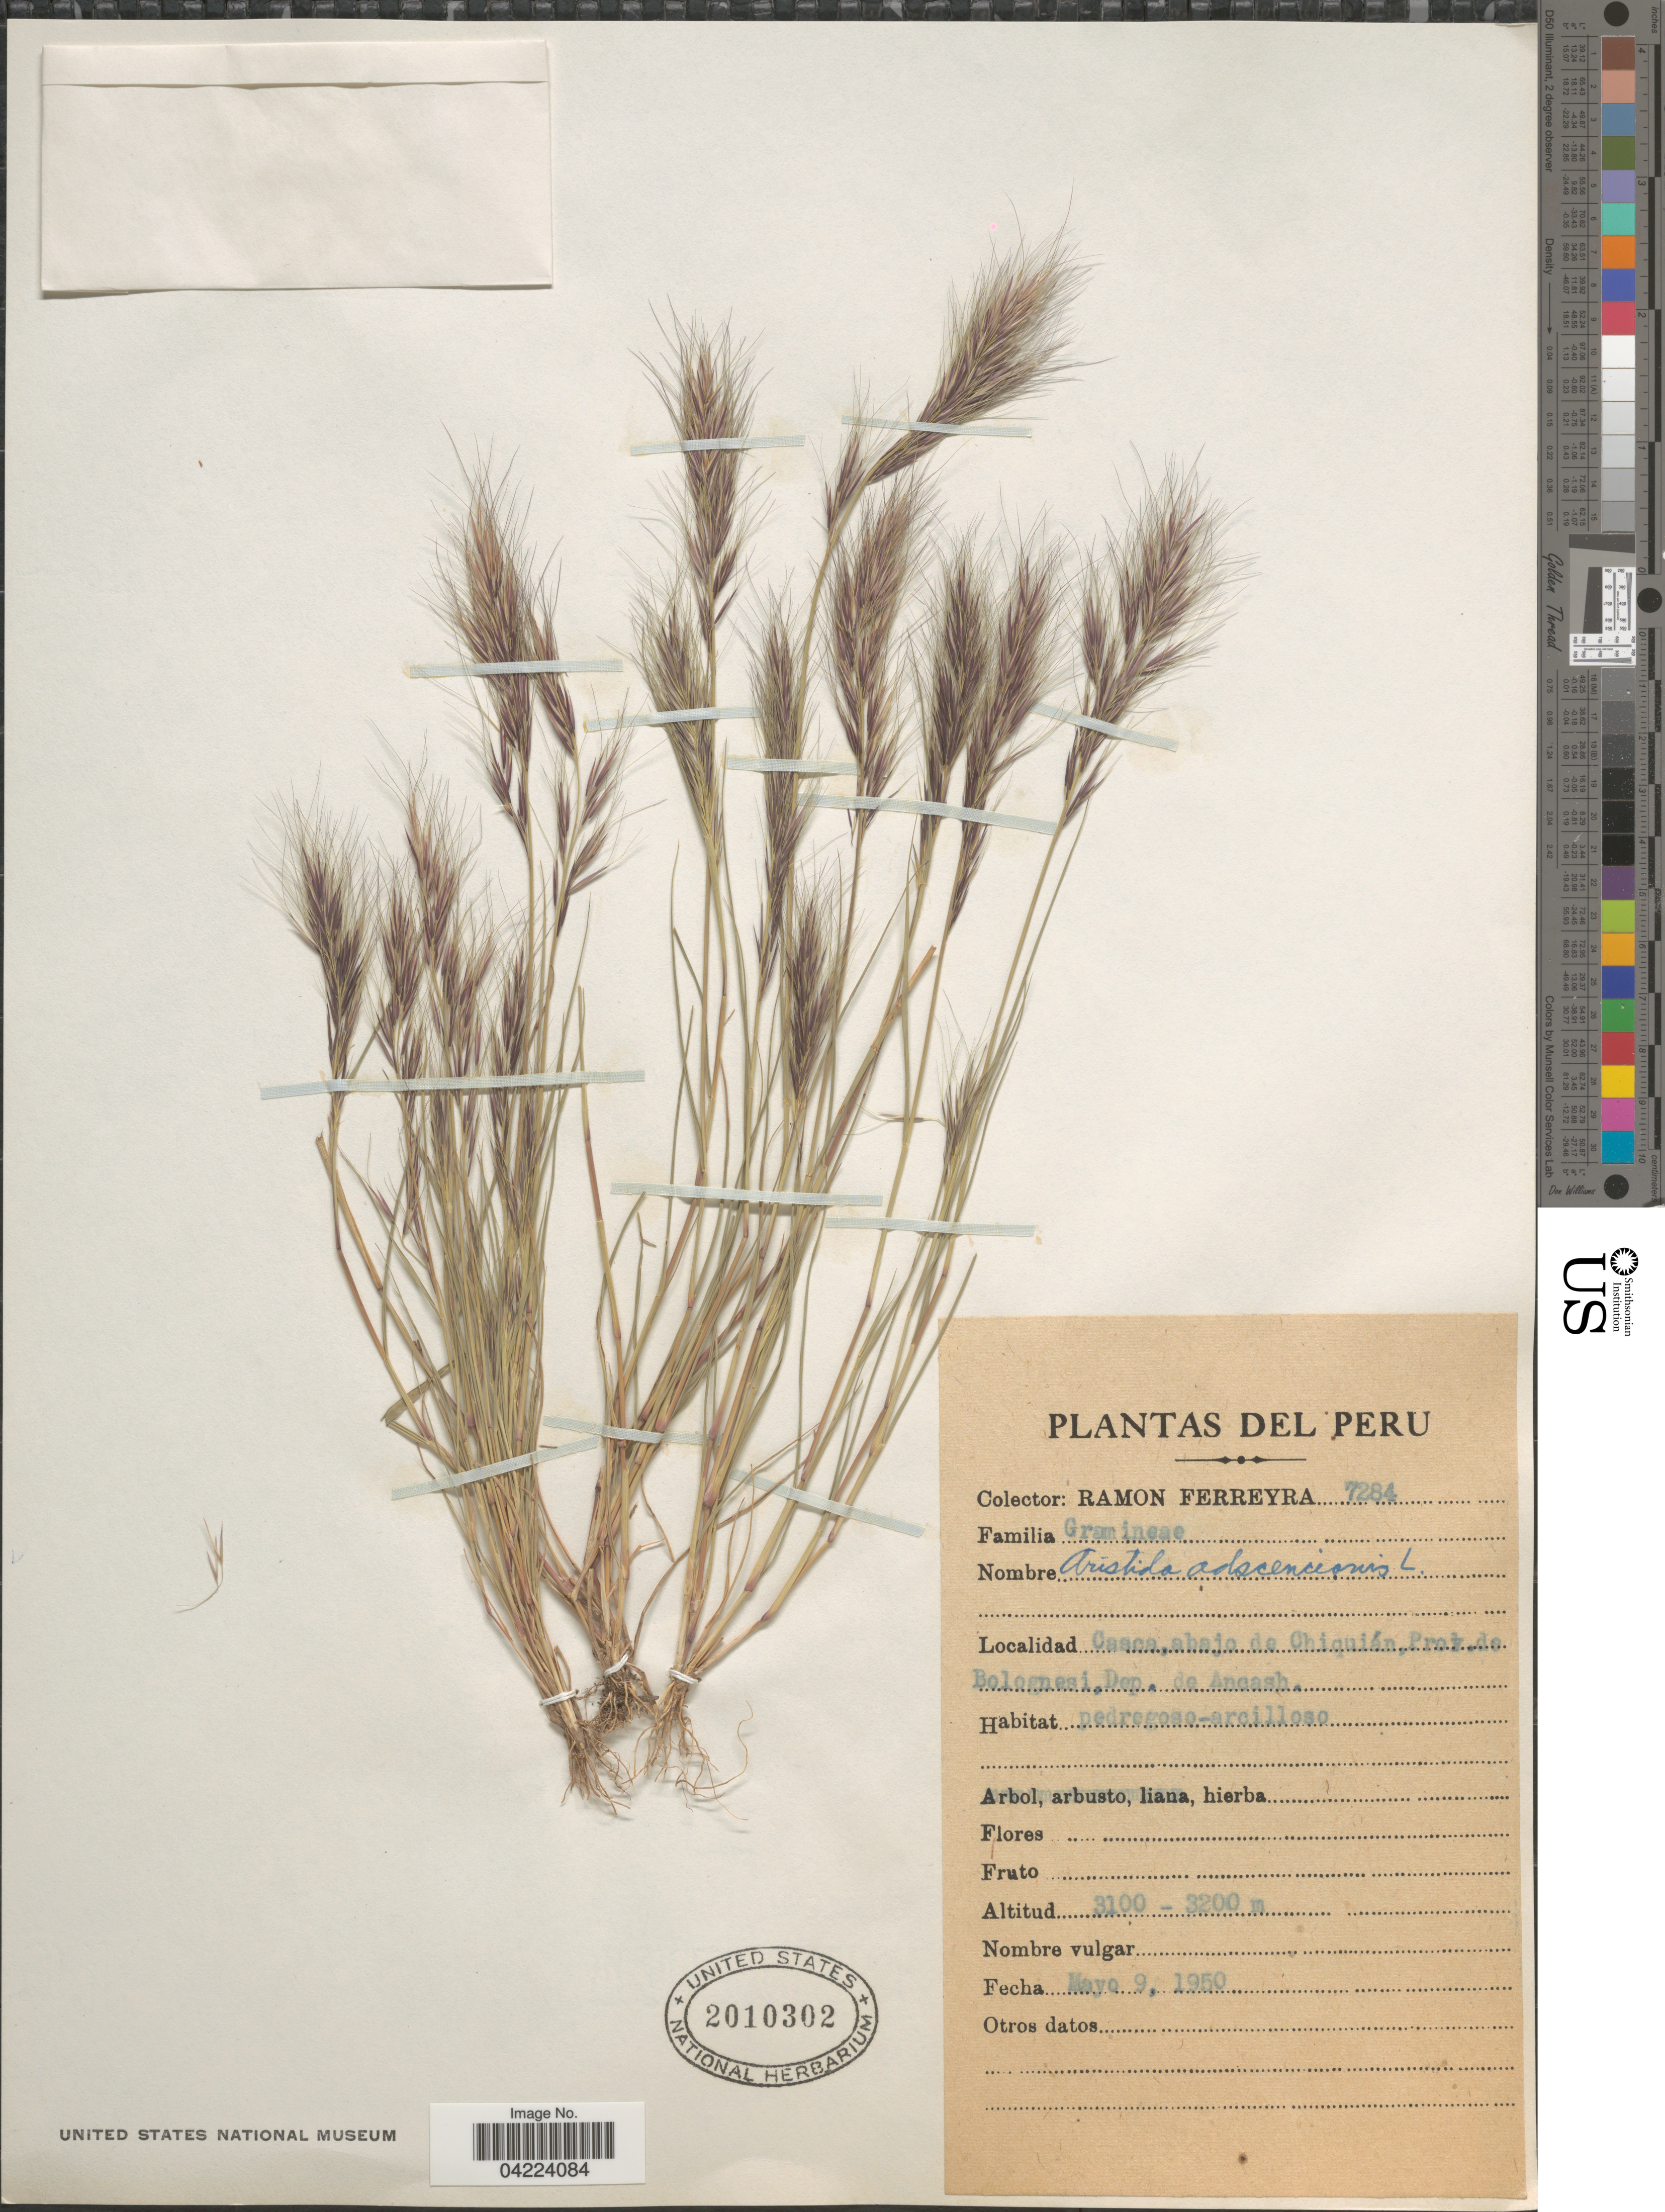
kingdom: Plantae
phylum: Tracheophyta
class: Liliopsida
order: Poales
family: Poaceae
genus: Aristida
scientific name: Aristida adscensionis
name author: L.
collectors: R. A. Ferreyra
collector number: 7284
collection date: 1950-05-09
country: Peru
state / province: Ancash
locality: Casca, abajo de Chiquián, Prov. de Bolognesi, Dep. de Ancash.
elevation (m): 3100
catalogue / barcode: US 2010302